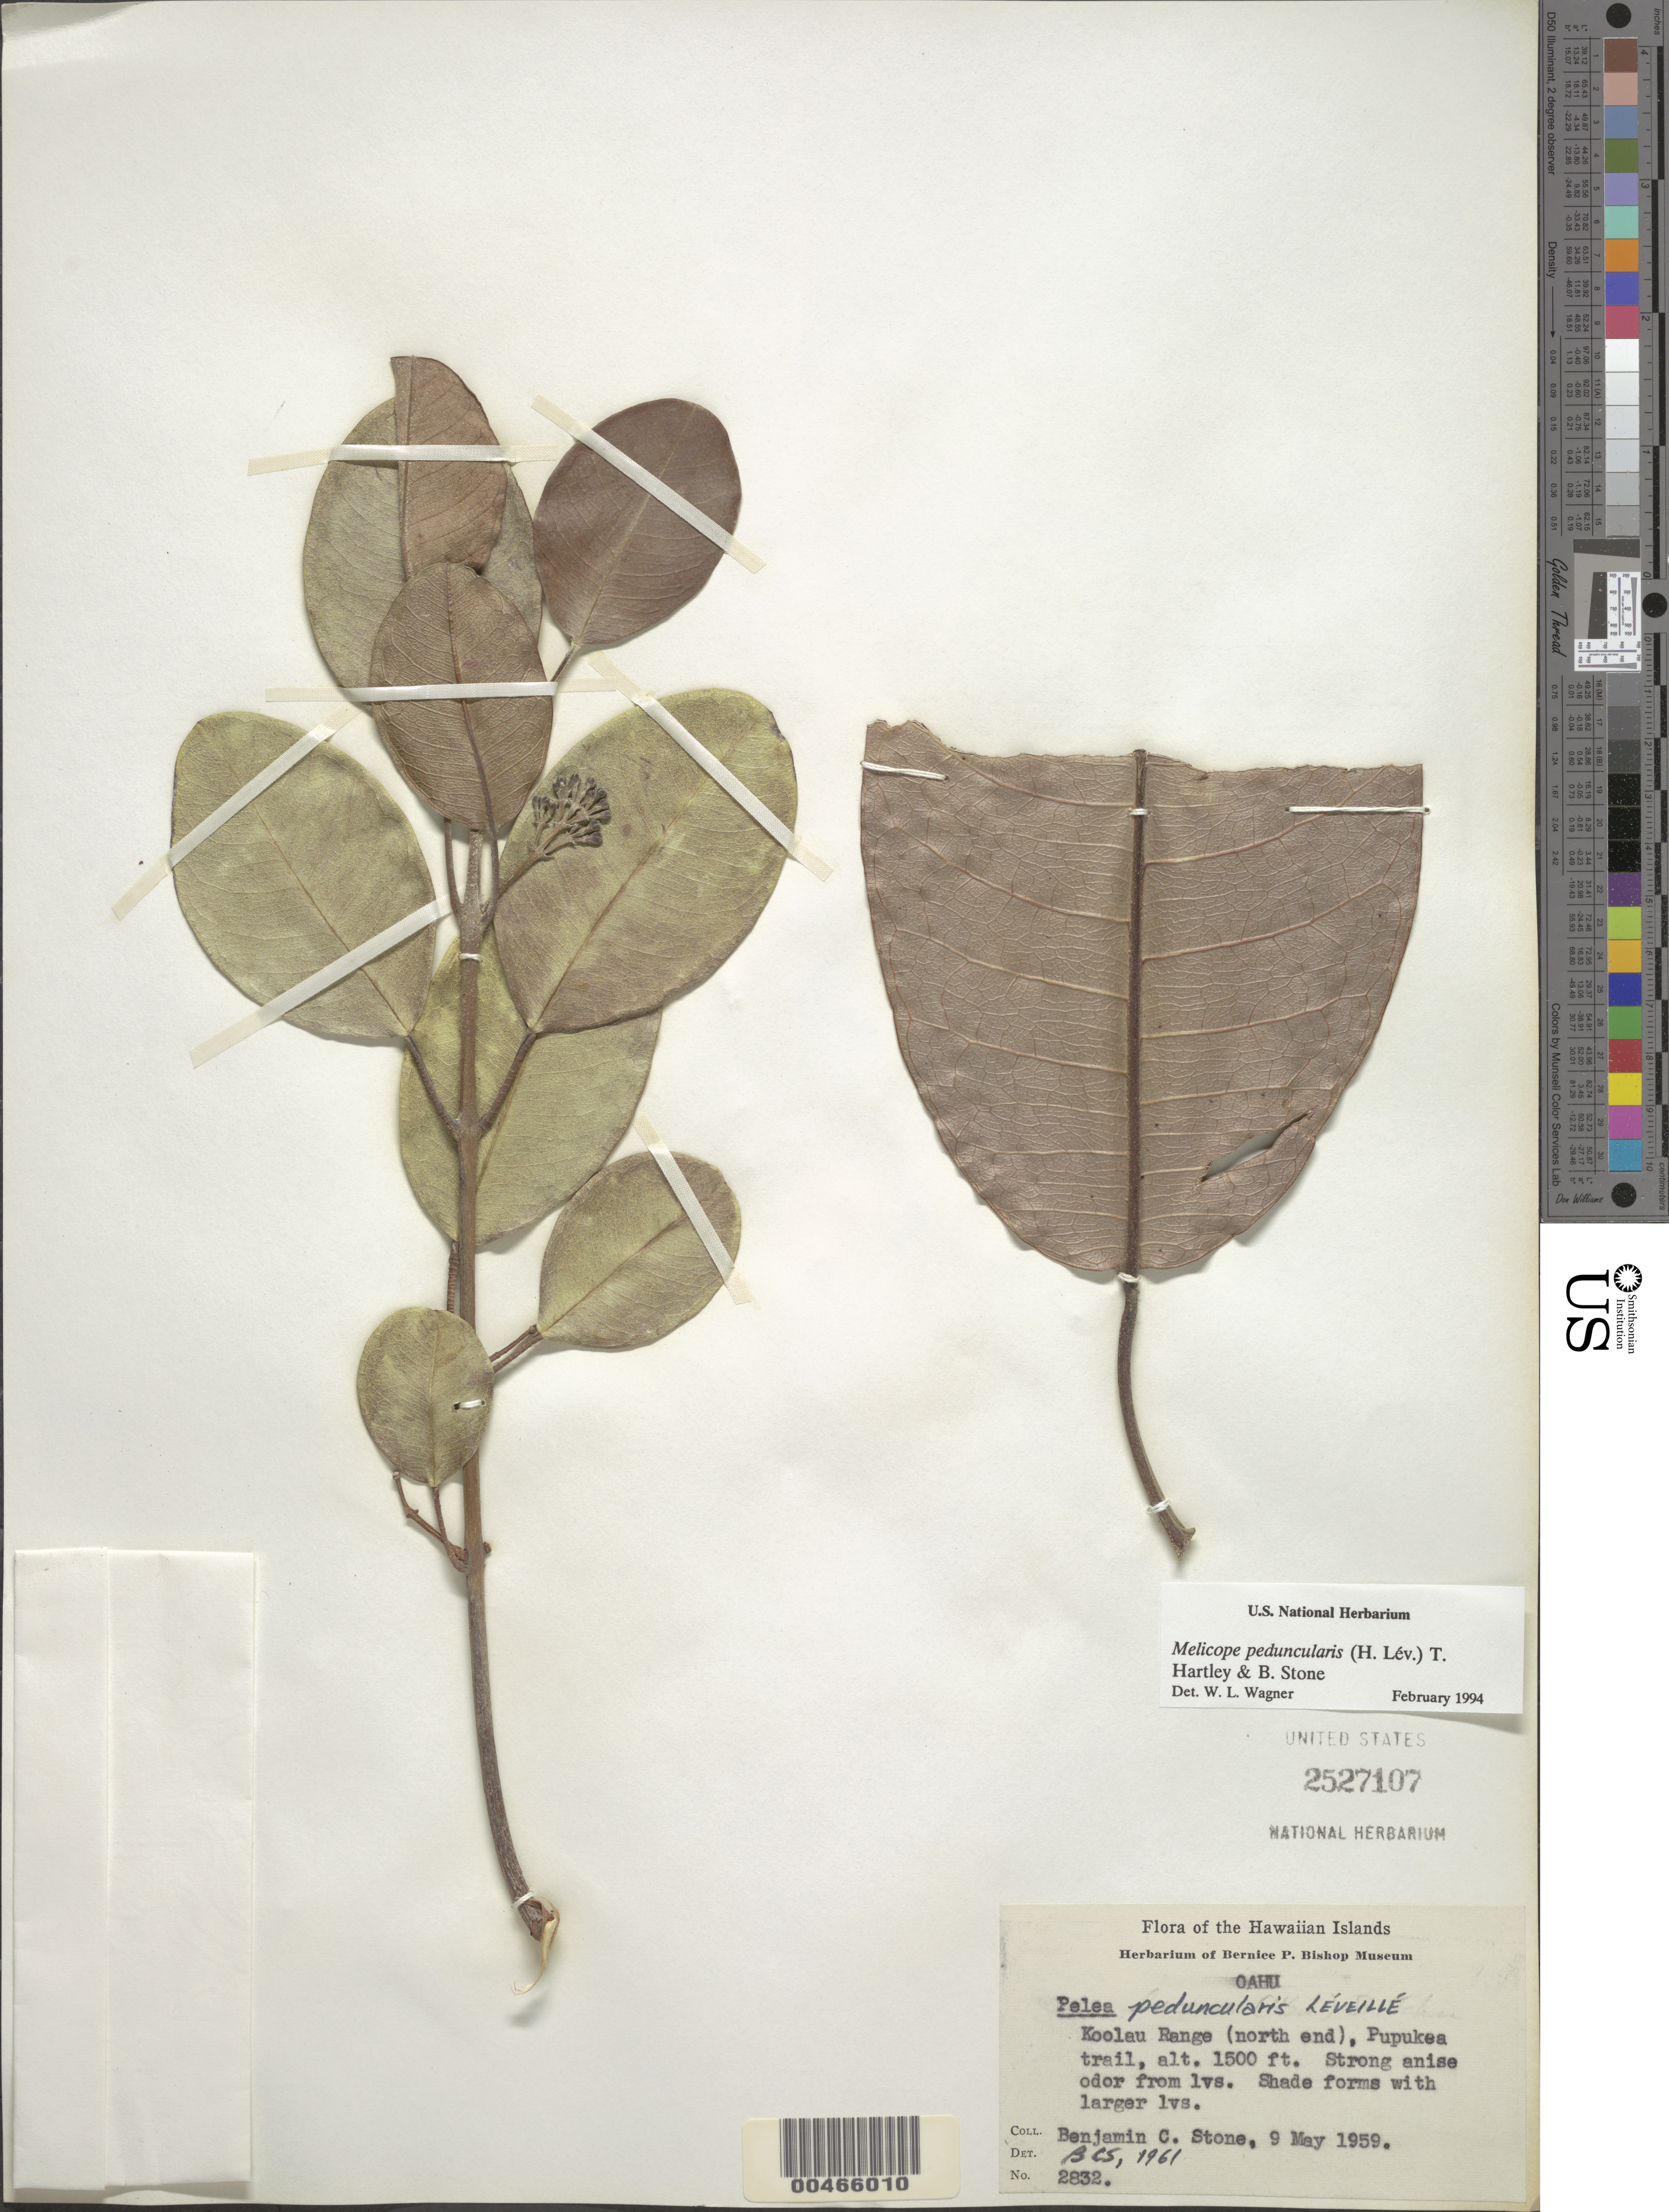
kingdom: Plantae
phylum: Tracheophyta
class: Magnoliopsida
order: Sapindales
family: Rutaceae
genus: Melicope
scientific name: Melicope peduncularis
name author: (H. Lév.) T.G. Hartley & B.C. Stone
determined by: Wagner, W. L., (BOT), Smithsonian Institution - National Museum of Natural History (UNITED STATES)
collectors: B. C. Stone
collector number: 2832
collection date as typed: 9 May 1959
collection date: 1959-05-09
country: United States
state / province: Hawaii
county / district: Honolulu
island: Oahu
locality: Koolau RAnge (N end), Pupukea trail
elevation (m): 457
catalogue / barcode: US 2527107